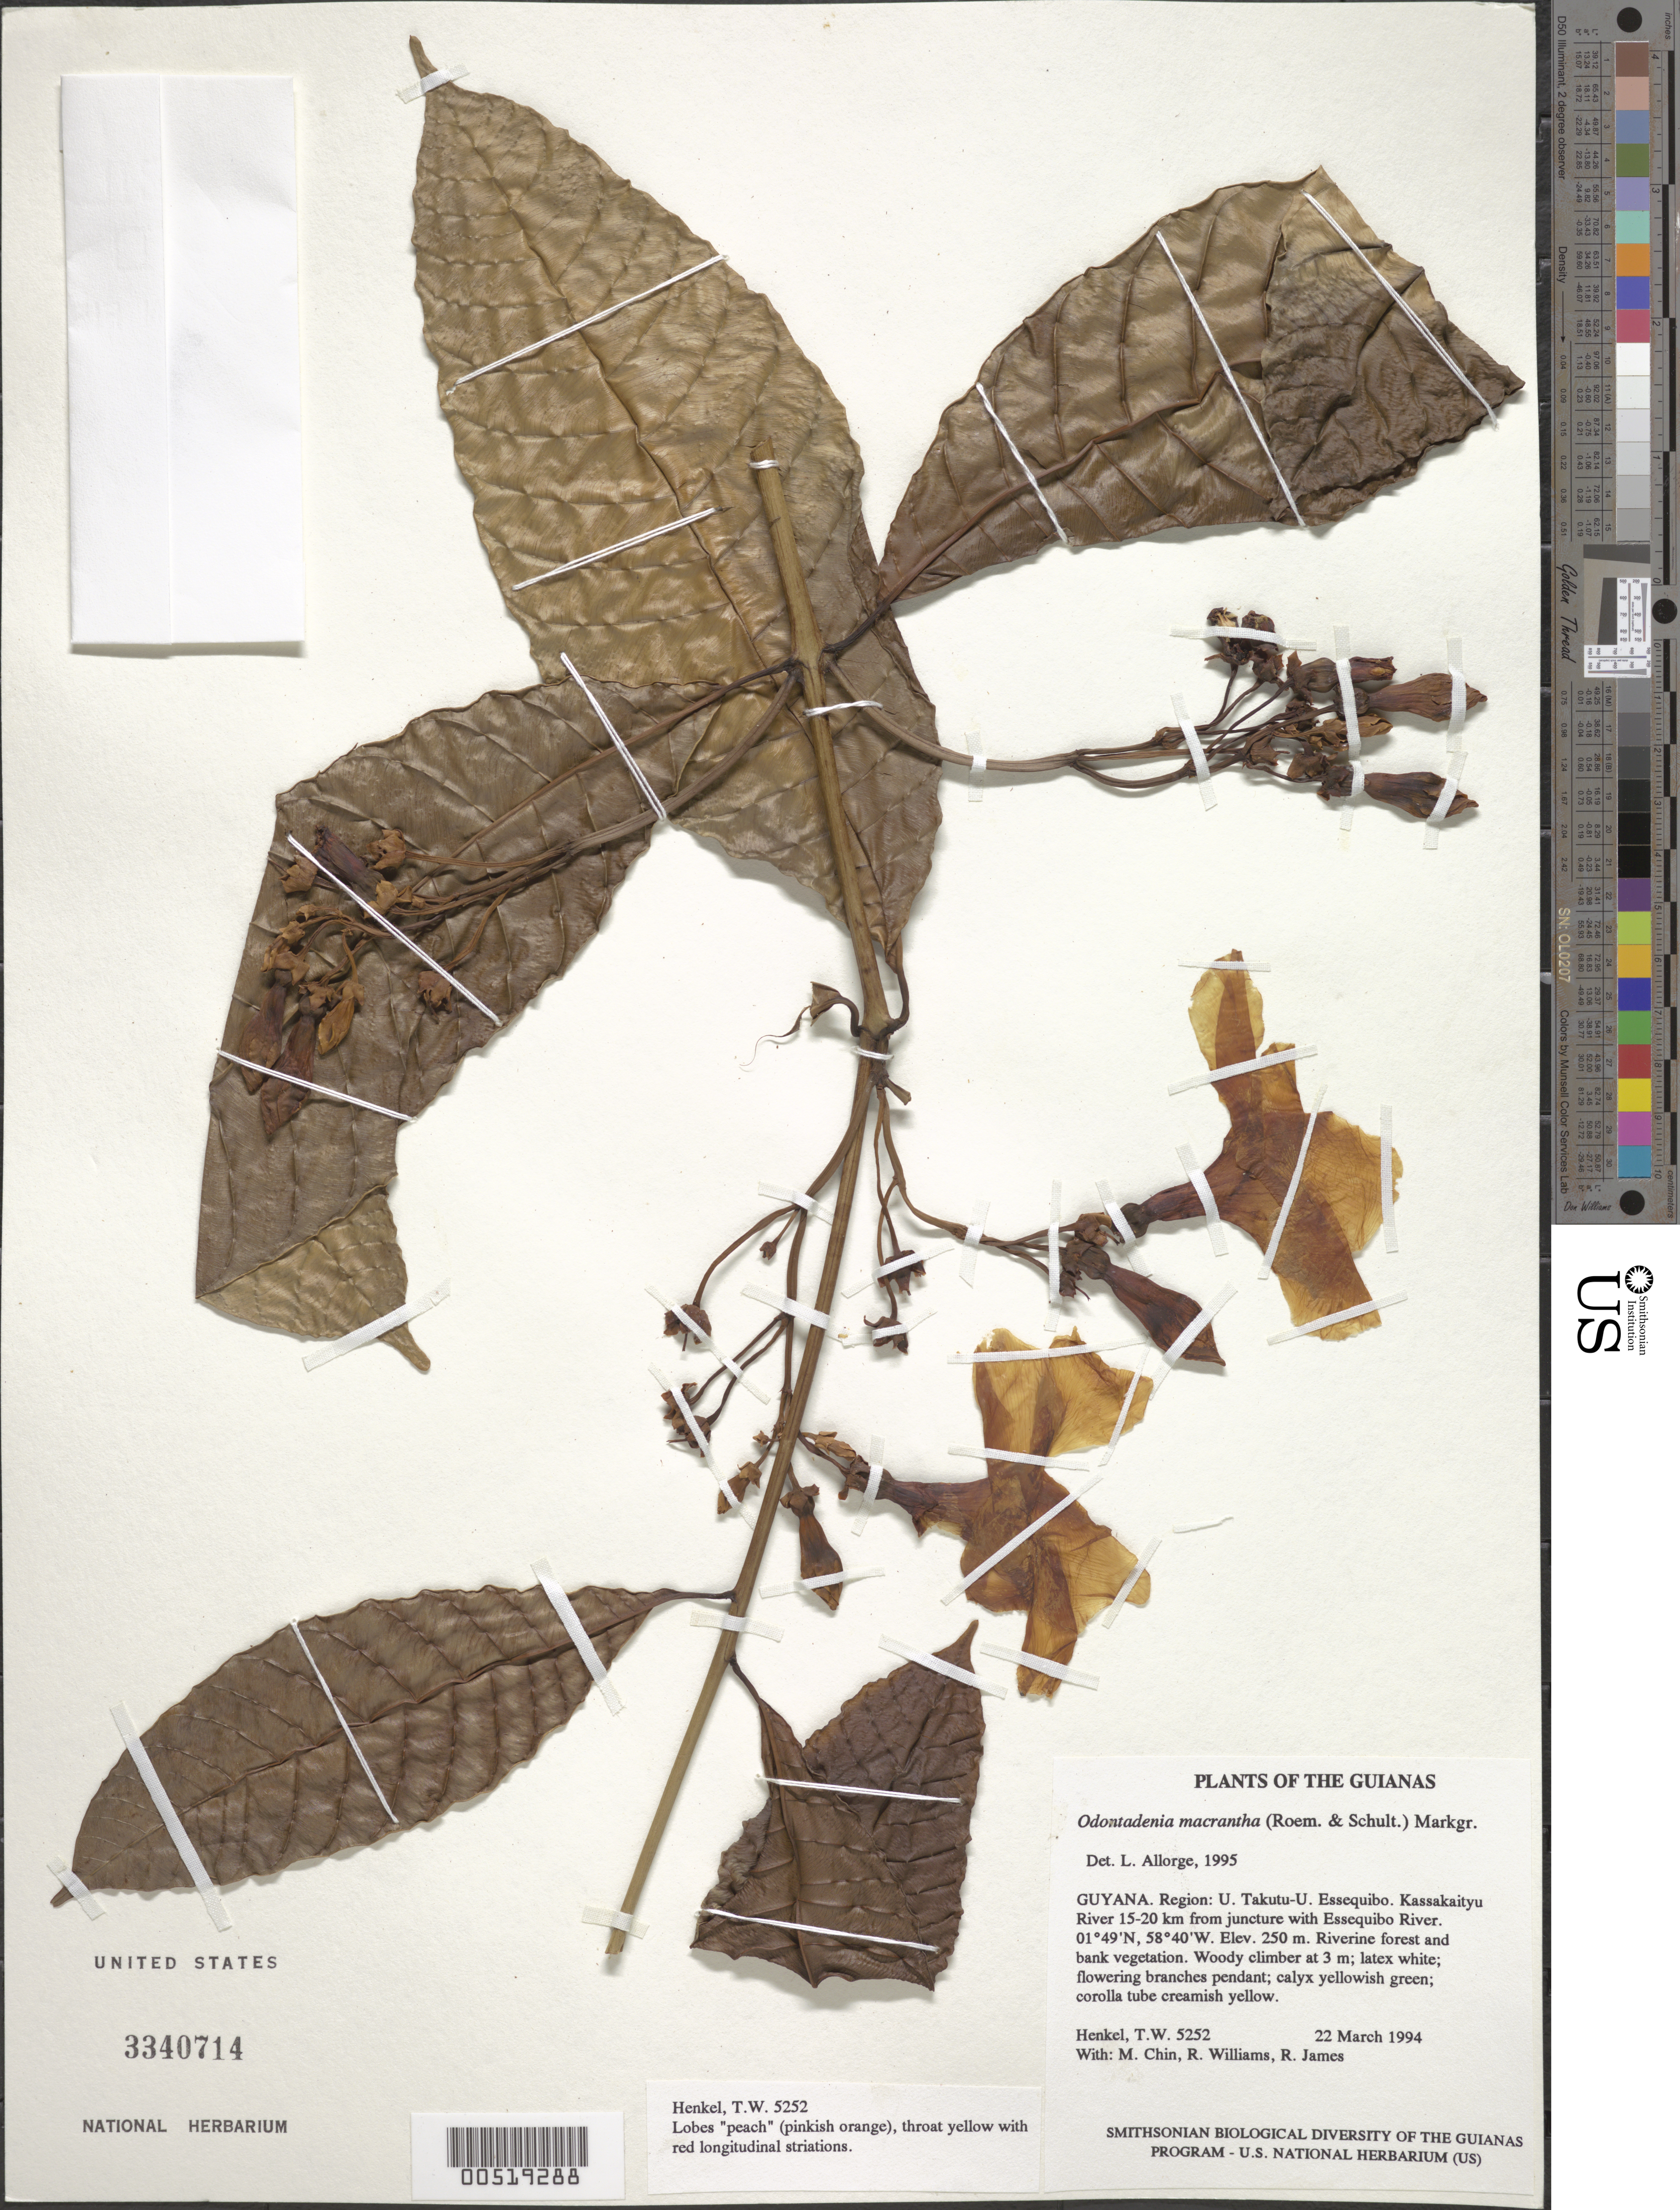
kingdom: Plantae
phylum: Tracheophyta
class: Magnoliopsida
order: Gentianales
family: Apocynaceae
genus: Odontadenia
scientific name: Odontadenia macrantha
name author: (Roem. & Schult.) Markgr.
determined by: Allorge, L.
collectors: T. Henkel, M. Chin, R. Williams & R. James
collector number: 5252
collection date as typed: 22 March 1994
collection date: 1994-03-22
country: Guyana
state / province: U. Takutu-U. Essequibo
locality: Kassakaityu River 15-20 km from juncture with Essequibo River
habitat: Riverine forest and bank vegetation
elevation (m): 250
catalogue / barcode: US 3340714